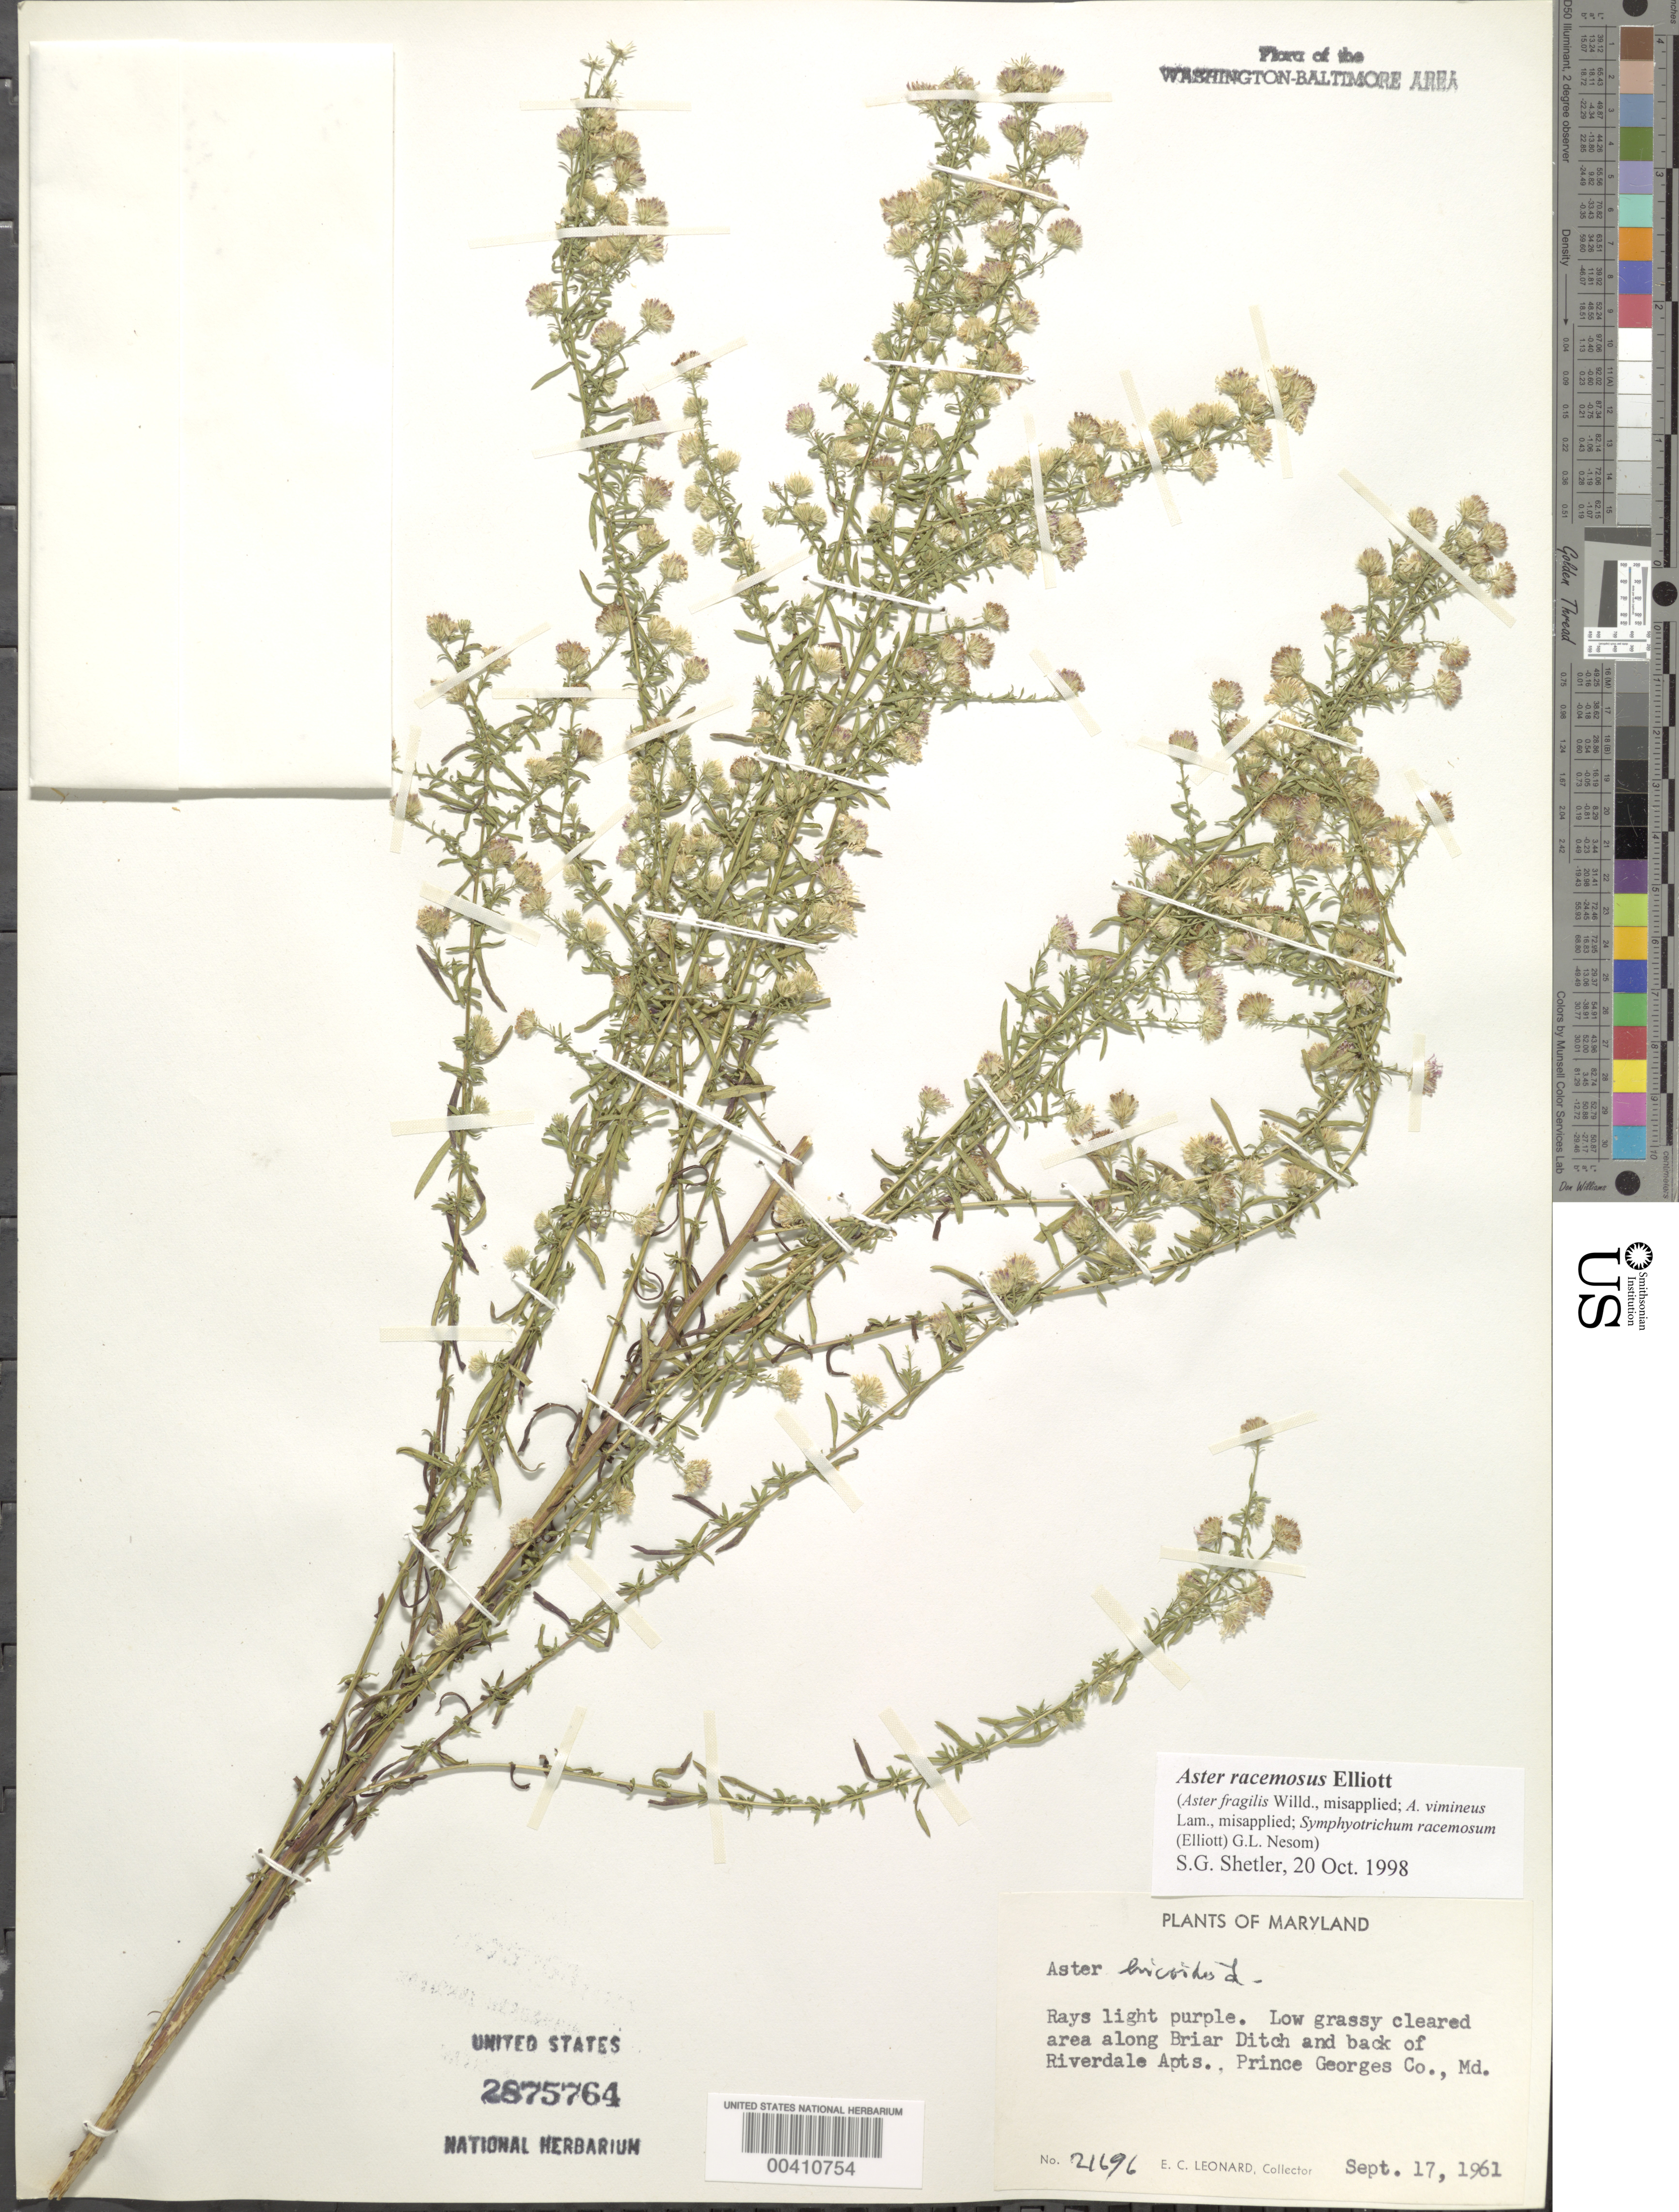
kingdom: Plantae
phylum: Tracheophyta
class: Magnoliopsida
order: Asterales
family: Asteraceae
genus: Symphyotrichum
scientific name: Symphyotrichum racemosum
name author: (Elliott) G.L. Nesom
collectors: E. C. Leonard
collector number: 21696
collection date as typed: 17 Sep 1961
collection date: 1961-09-17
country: United States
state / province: Maryland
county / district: Prince George's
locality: Briar Ditch, back of Riverdale Apartments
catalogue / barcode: US 2875764